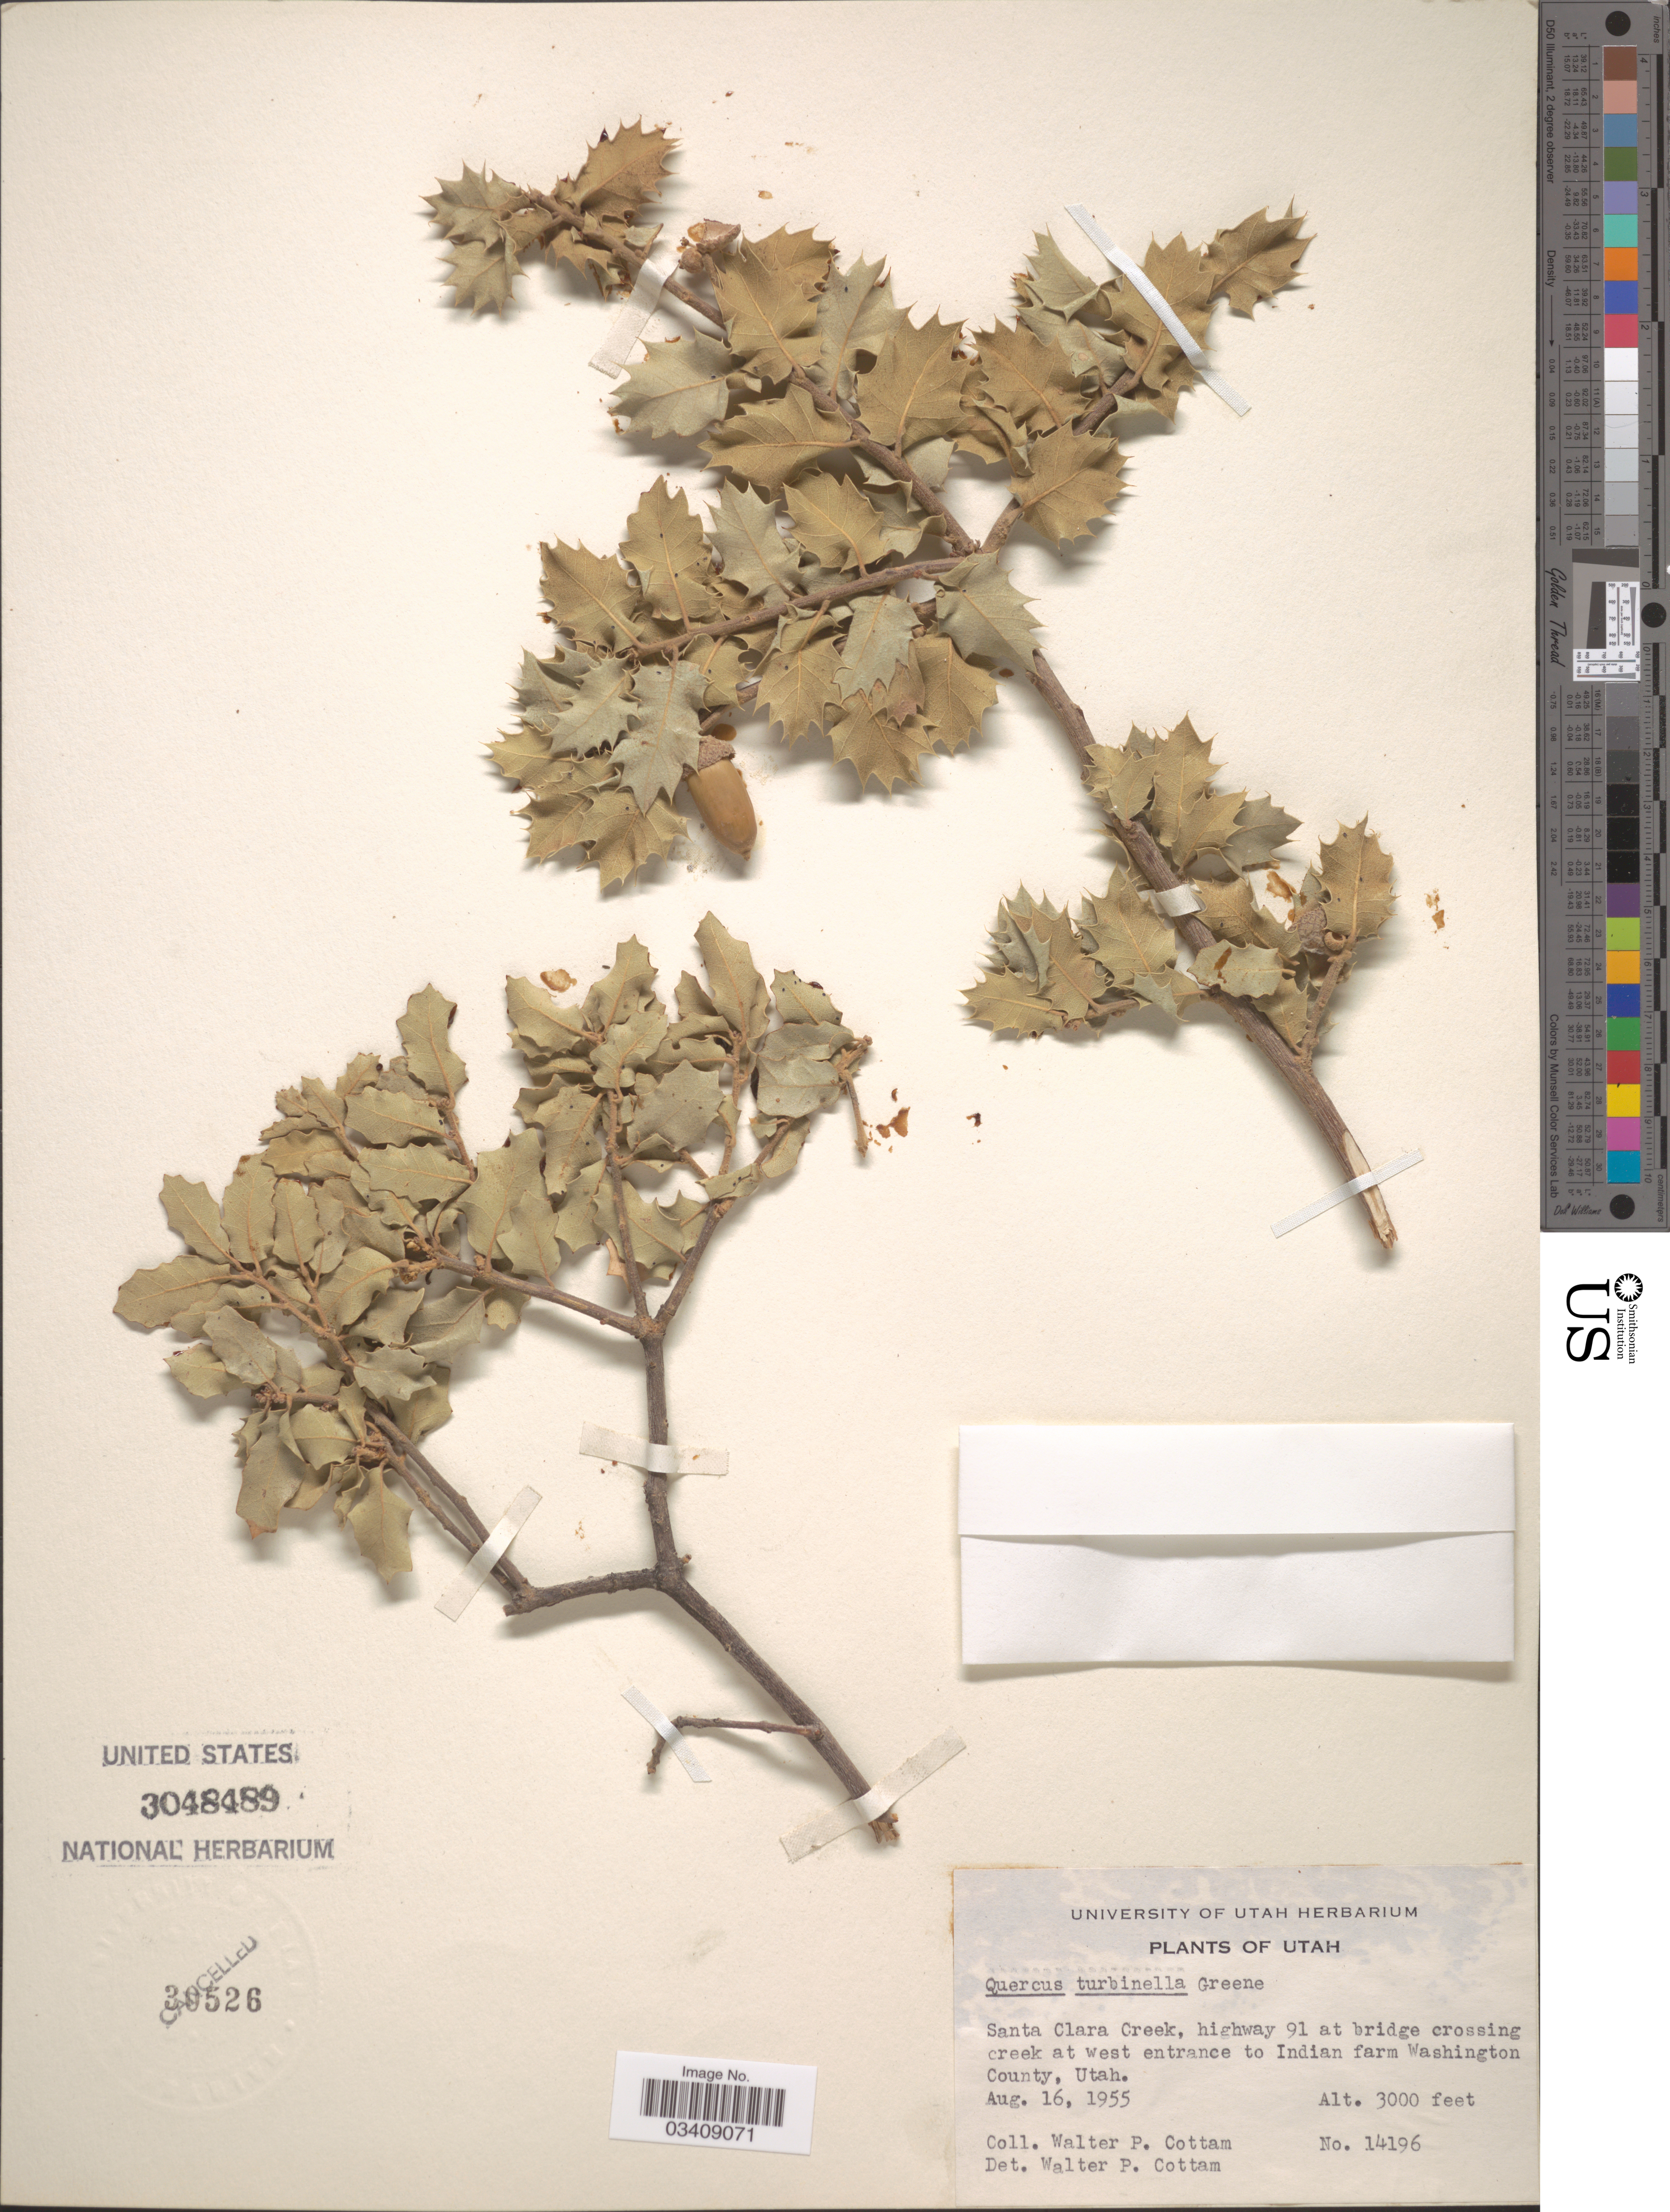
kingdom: Plantae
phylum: Tracheophyta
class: Magnoliopsida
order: Fagales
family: Fagaceae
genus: Quercus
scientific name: Quercus turbinella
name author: Greene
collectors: W. Cottam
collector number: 14196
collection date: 1955-08-16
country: United States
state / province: Utah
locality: Santa Clara Creek, highway 91 at bridge crossing creek at west entrance to Indian farm Washington County.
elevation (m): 914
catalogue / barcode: US 3048489